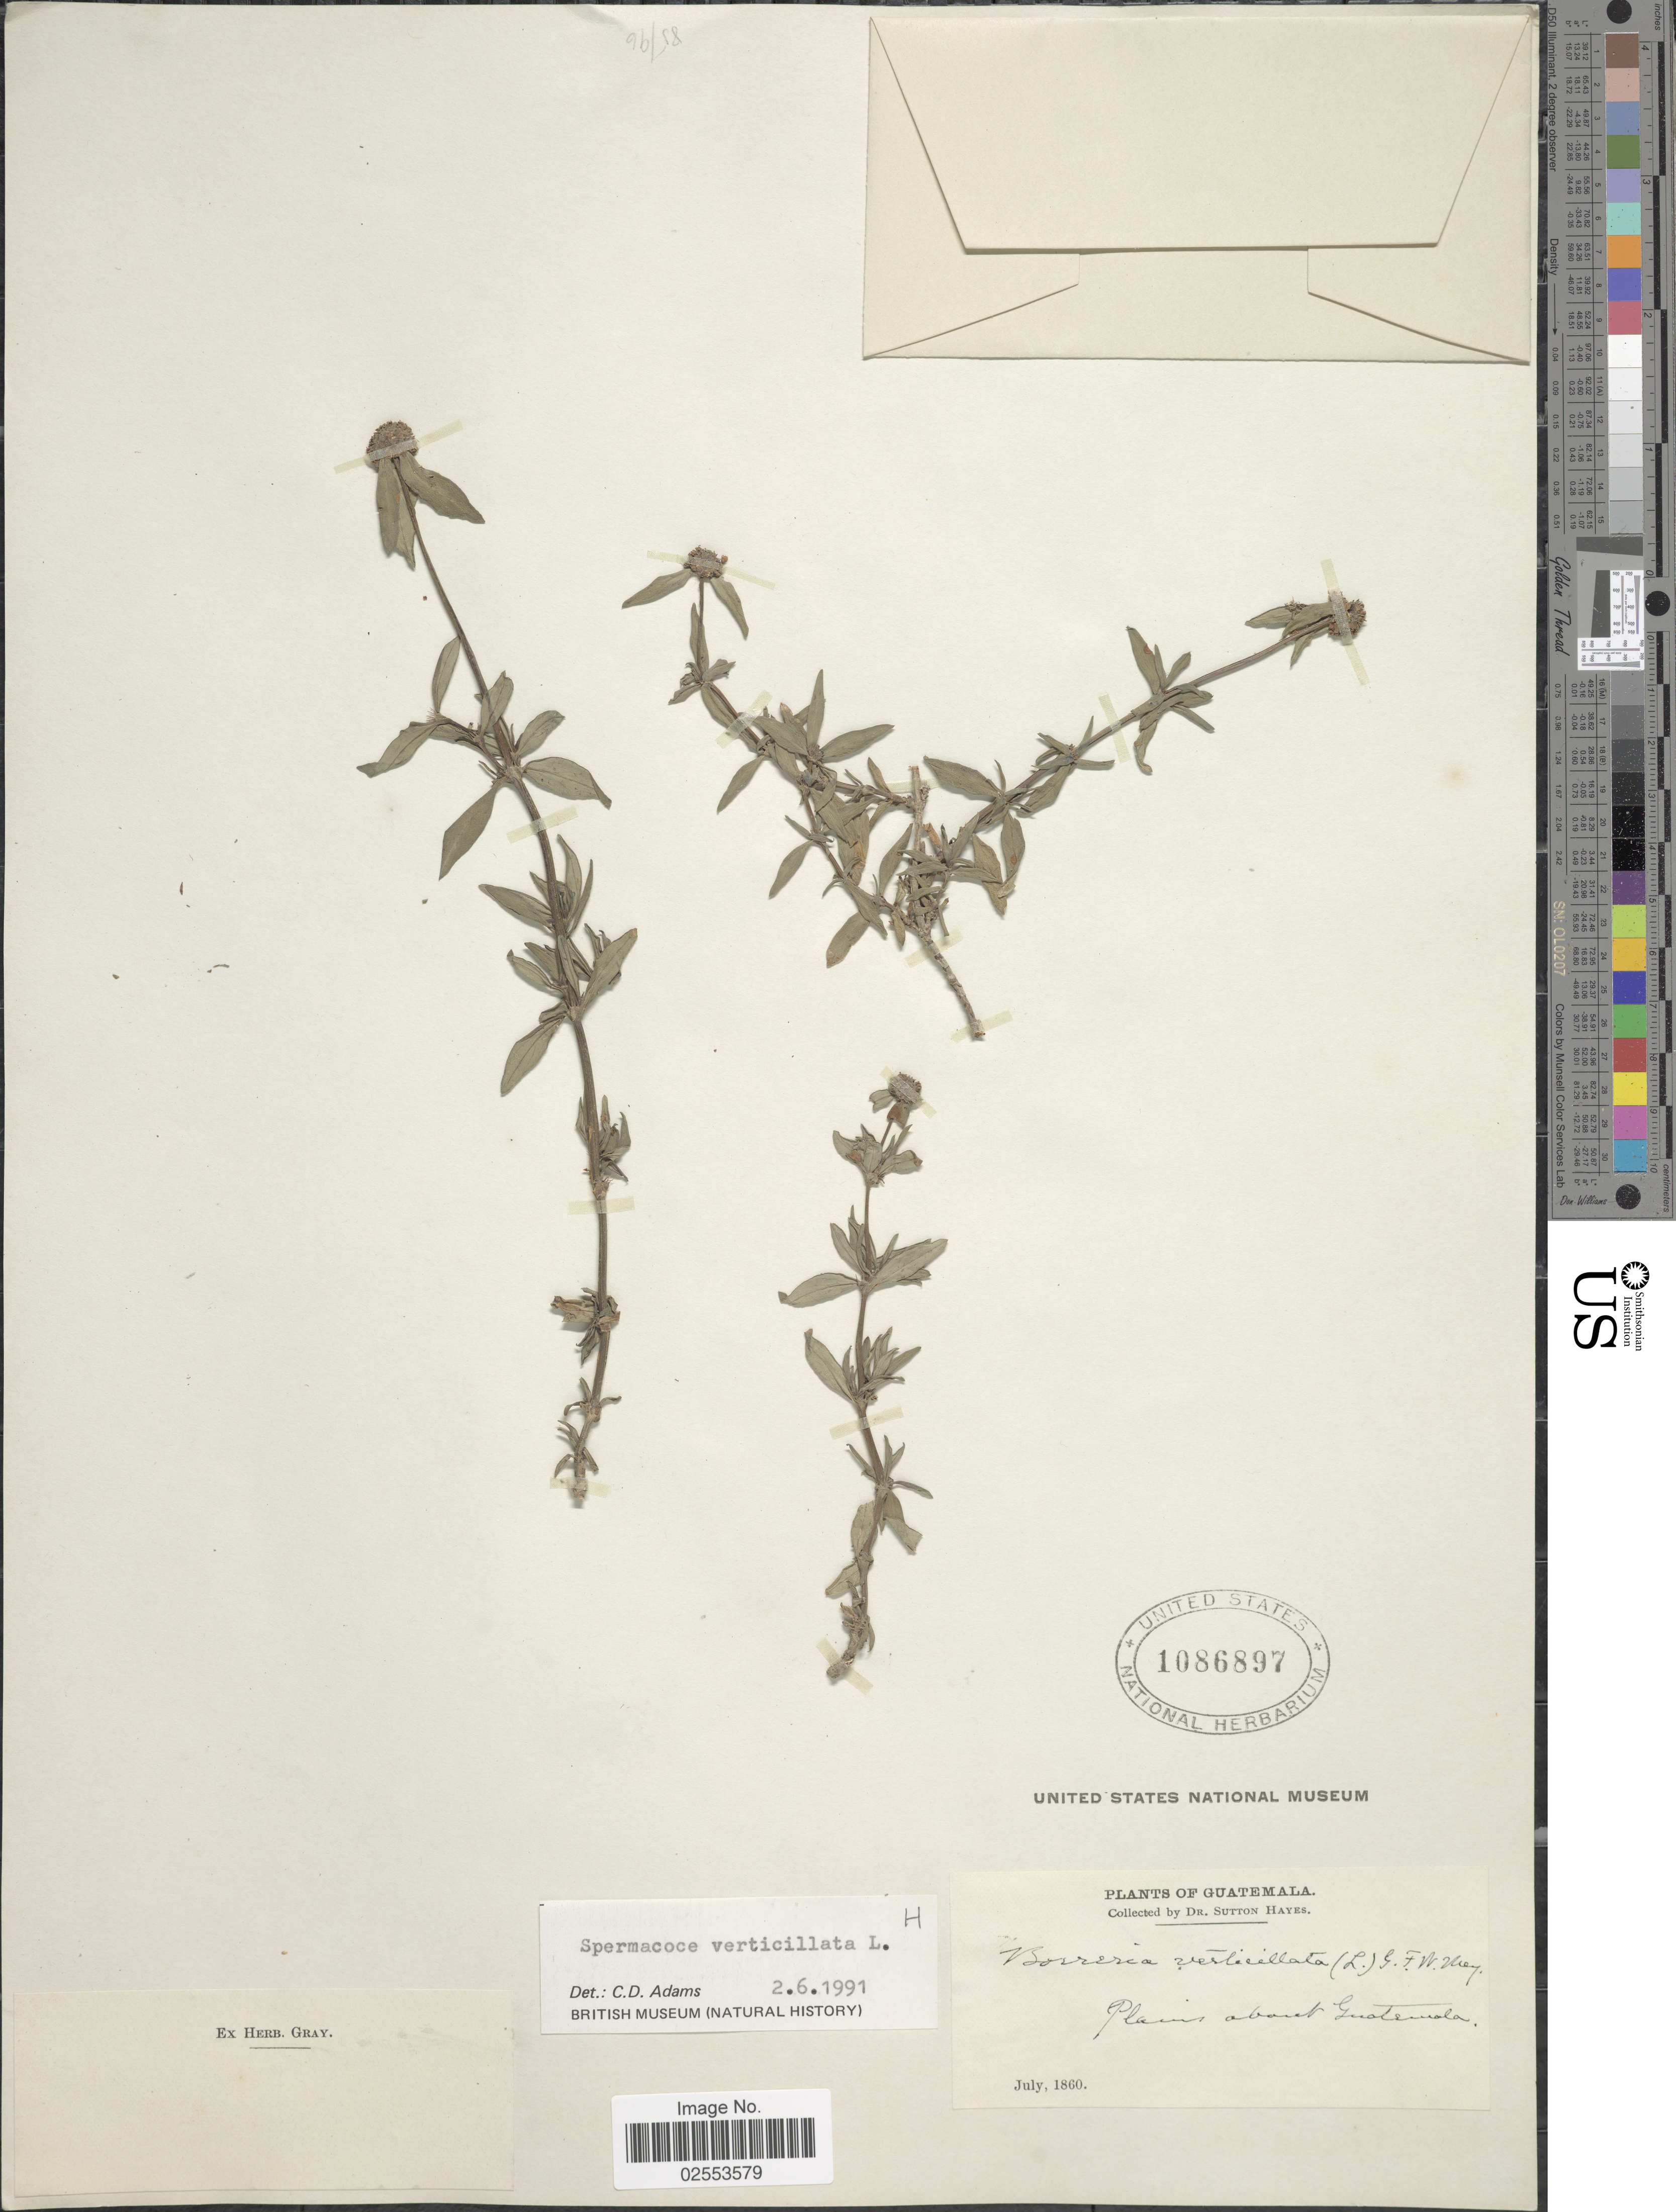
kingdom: Plantae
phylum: Tracheophyta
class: Magnoliopsida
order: Gentianales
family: Rubiaceae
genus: Spermacoce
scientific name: Spermacoce verticillata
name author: L.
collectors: S. Hayes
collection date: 1860-07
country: Guatemala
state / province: Guatemala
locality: About Guatemala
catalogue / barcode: US 1086897